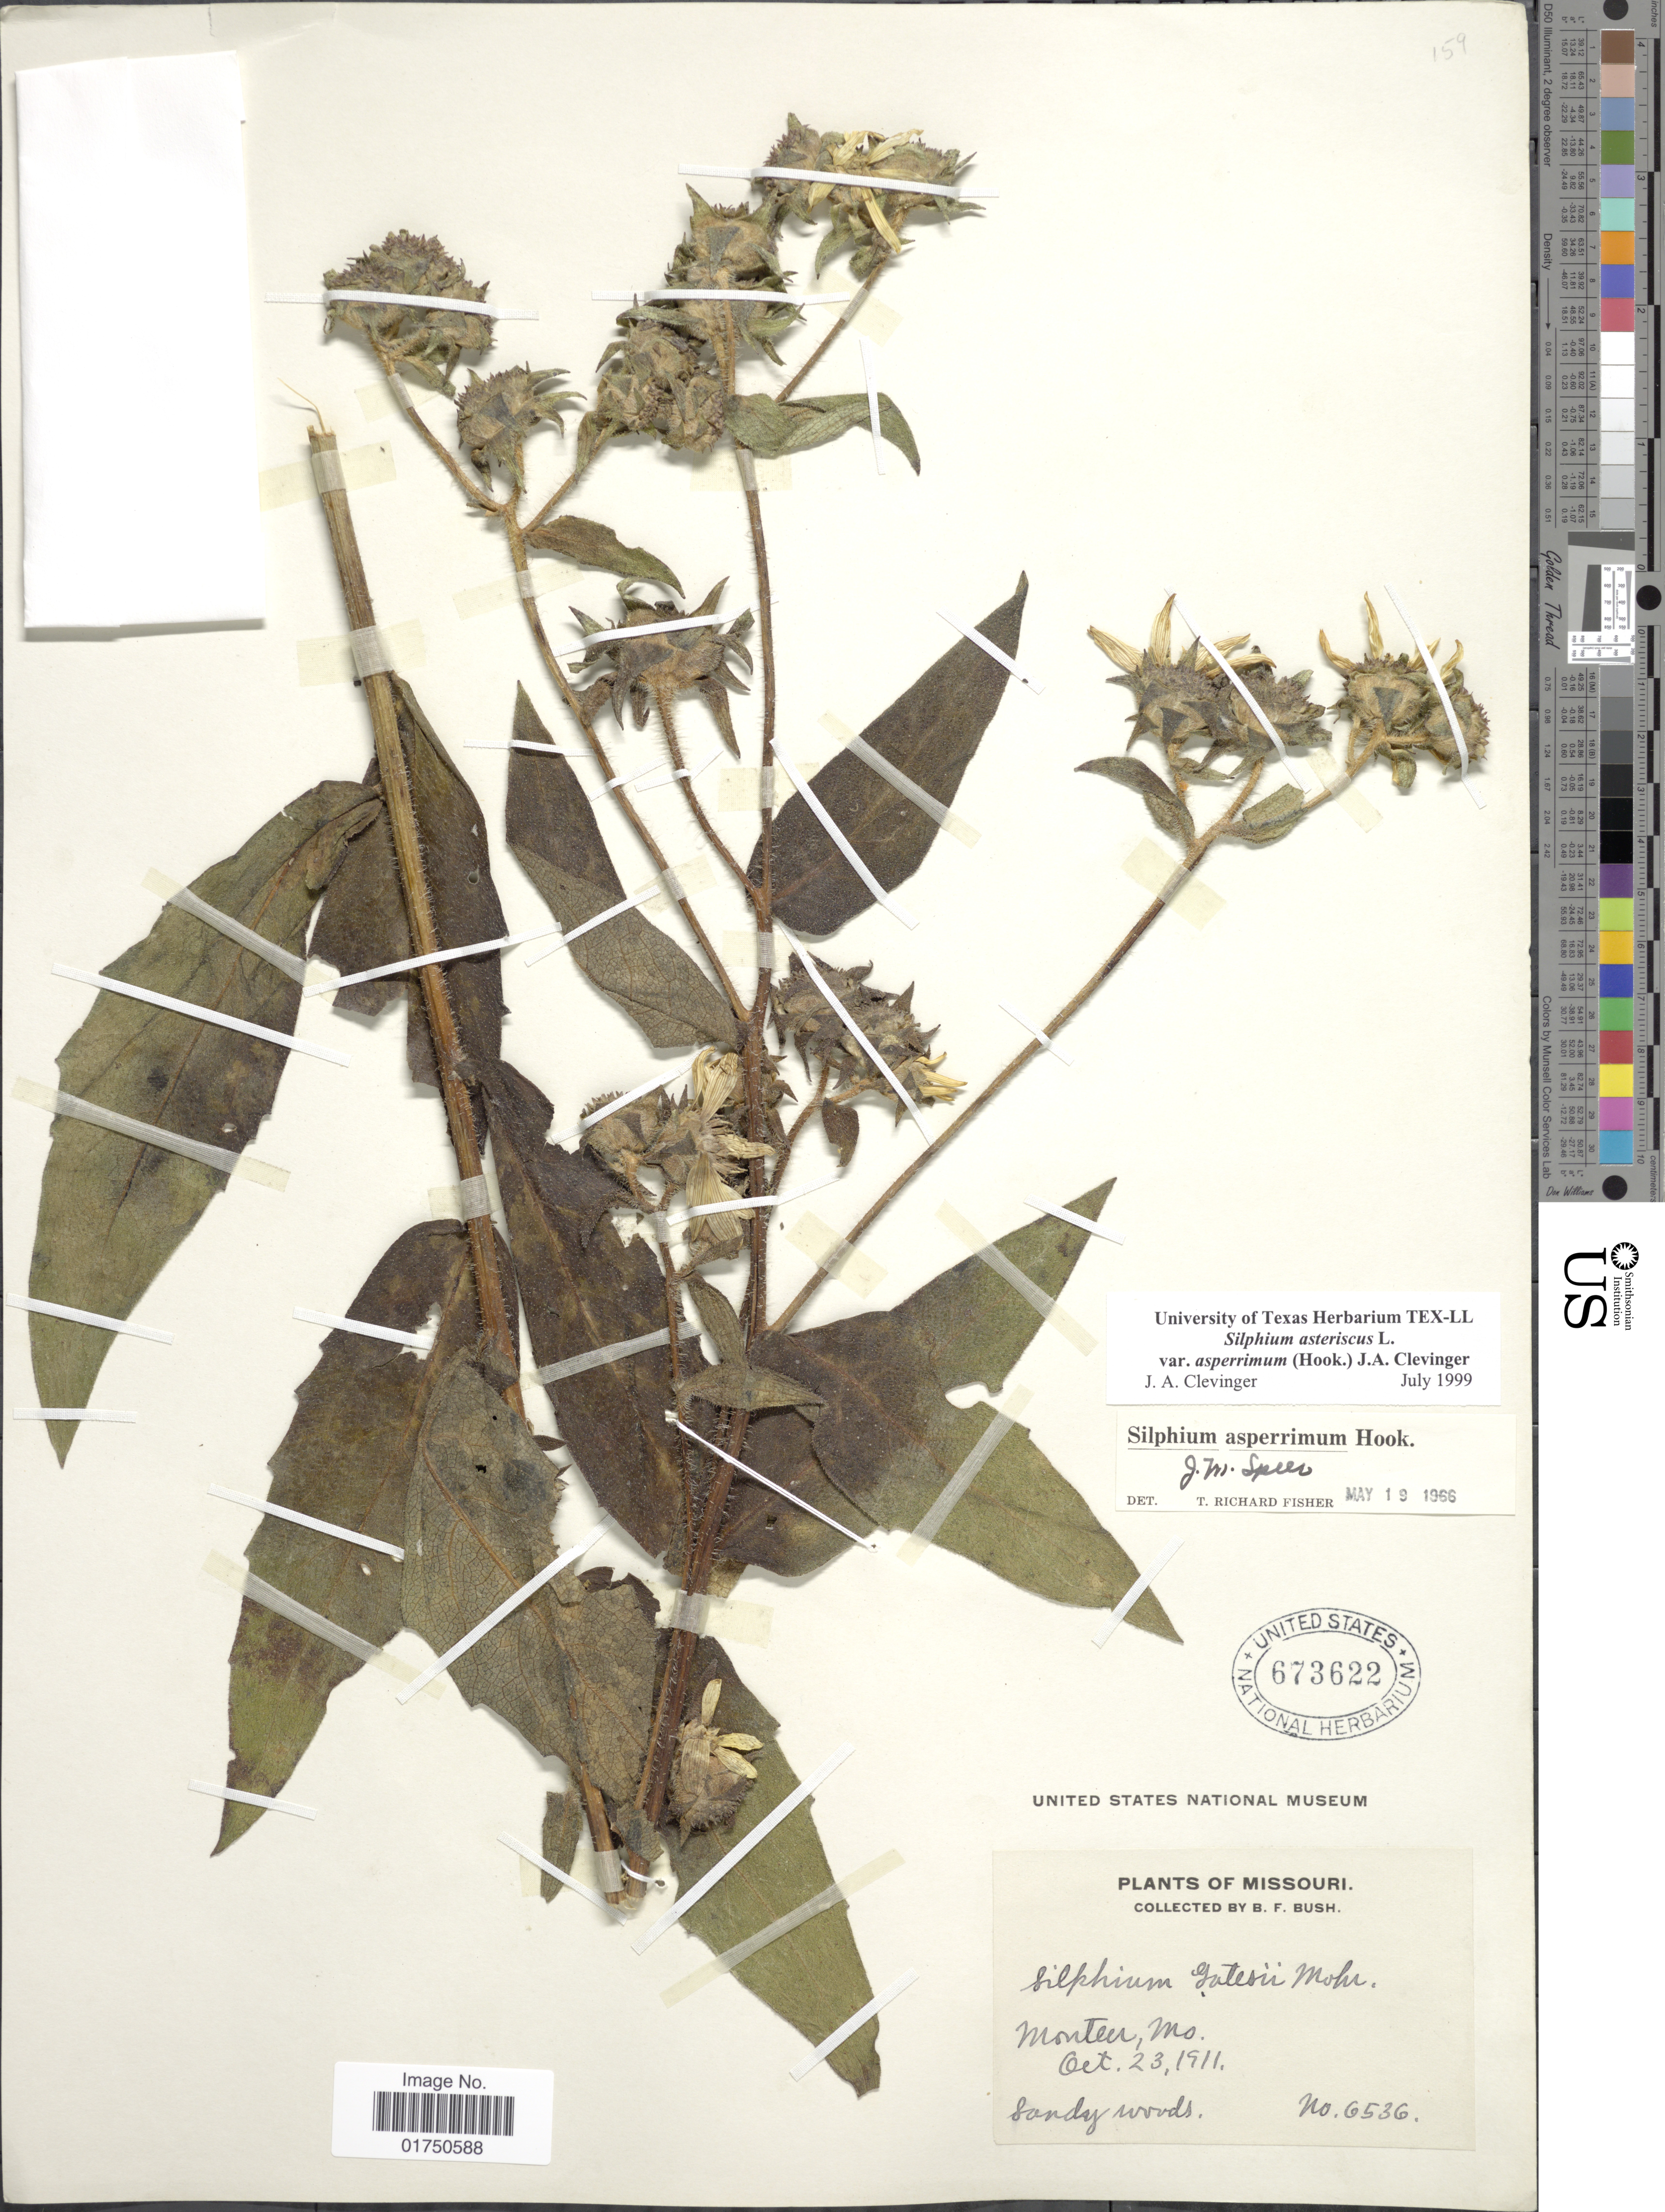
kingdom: Plantae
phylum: Tracheophyta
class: Magnoliopsida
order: Asterales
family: Asteraceae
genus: Silphium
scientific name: Silphium asteriscus var. asperrimum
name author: (Hook.) Clevinger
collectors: B. F. Bush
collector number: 6536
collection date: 1911-10-23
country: United States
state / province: Missouri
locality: Monteer, Mo.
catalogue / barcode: US 673622